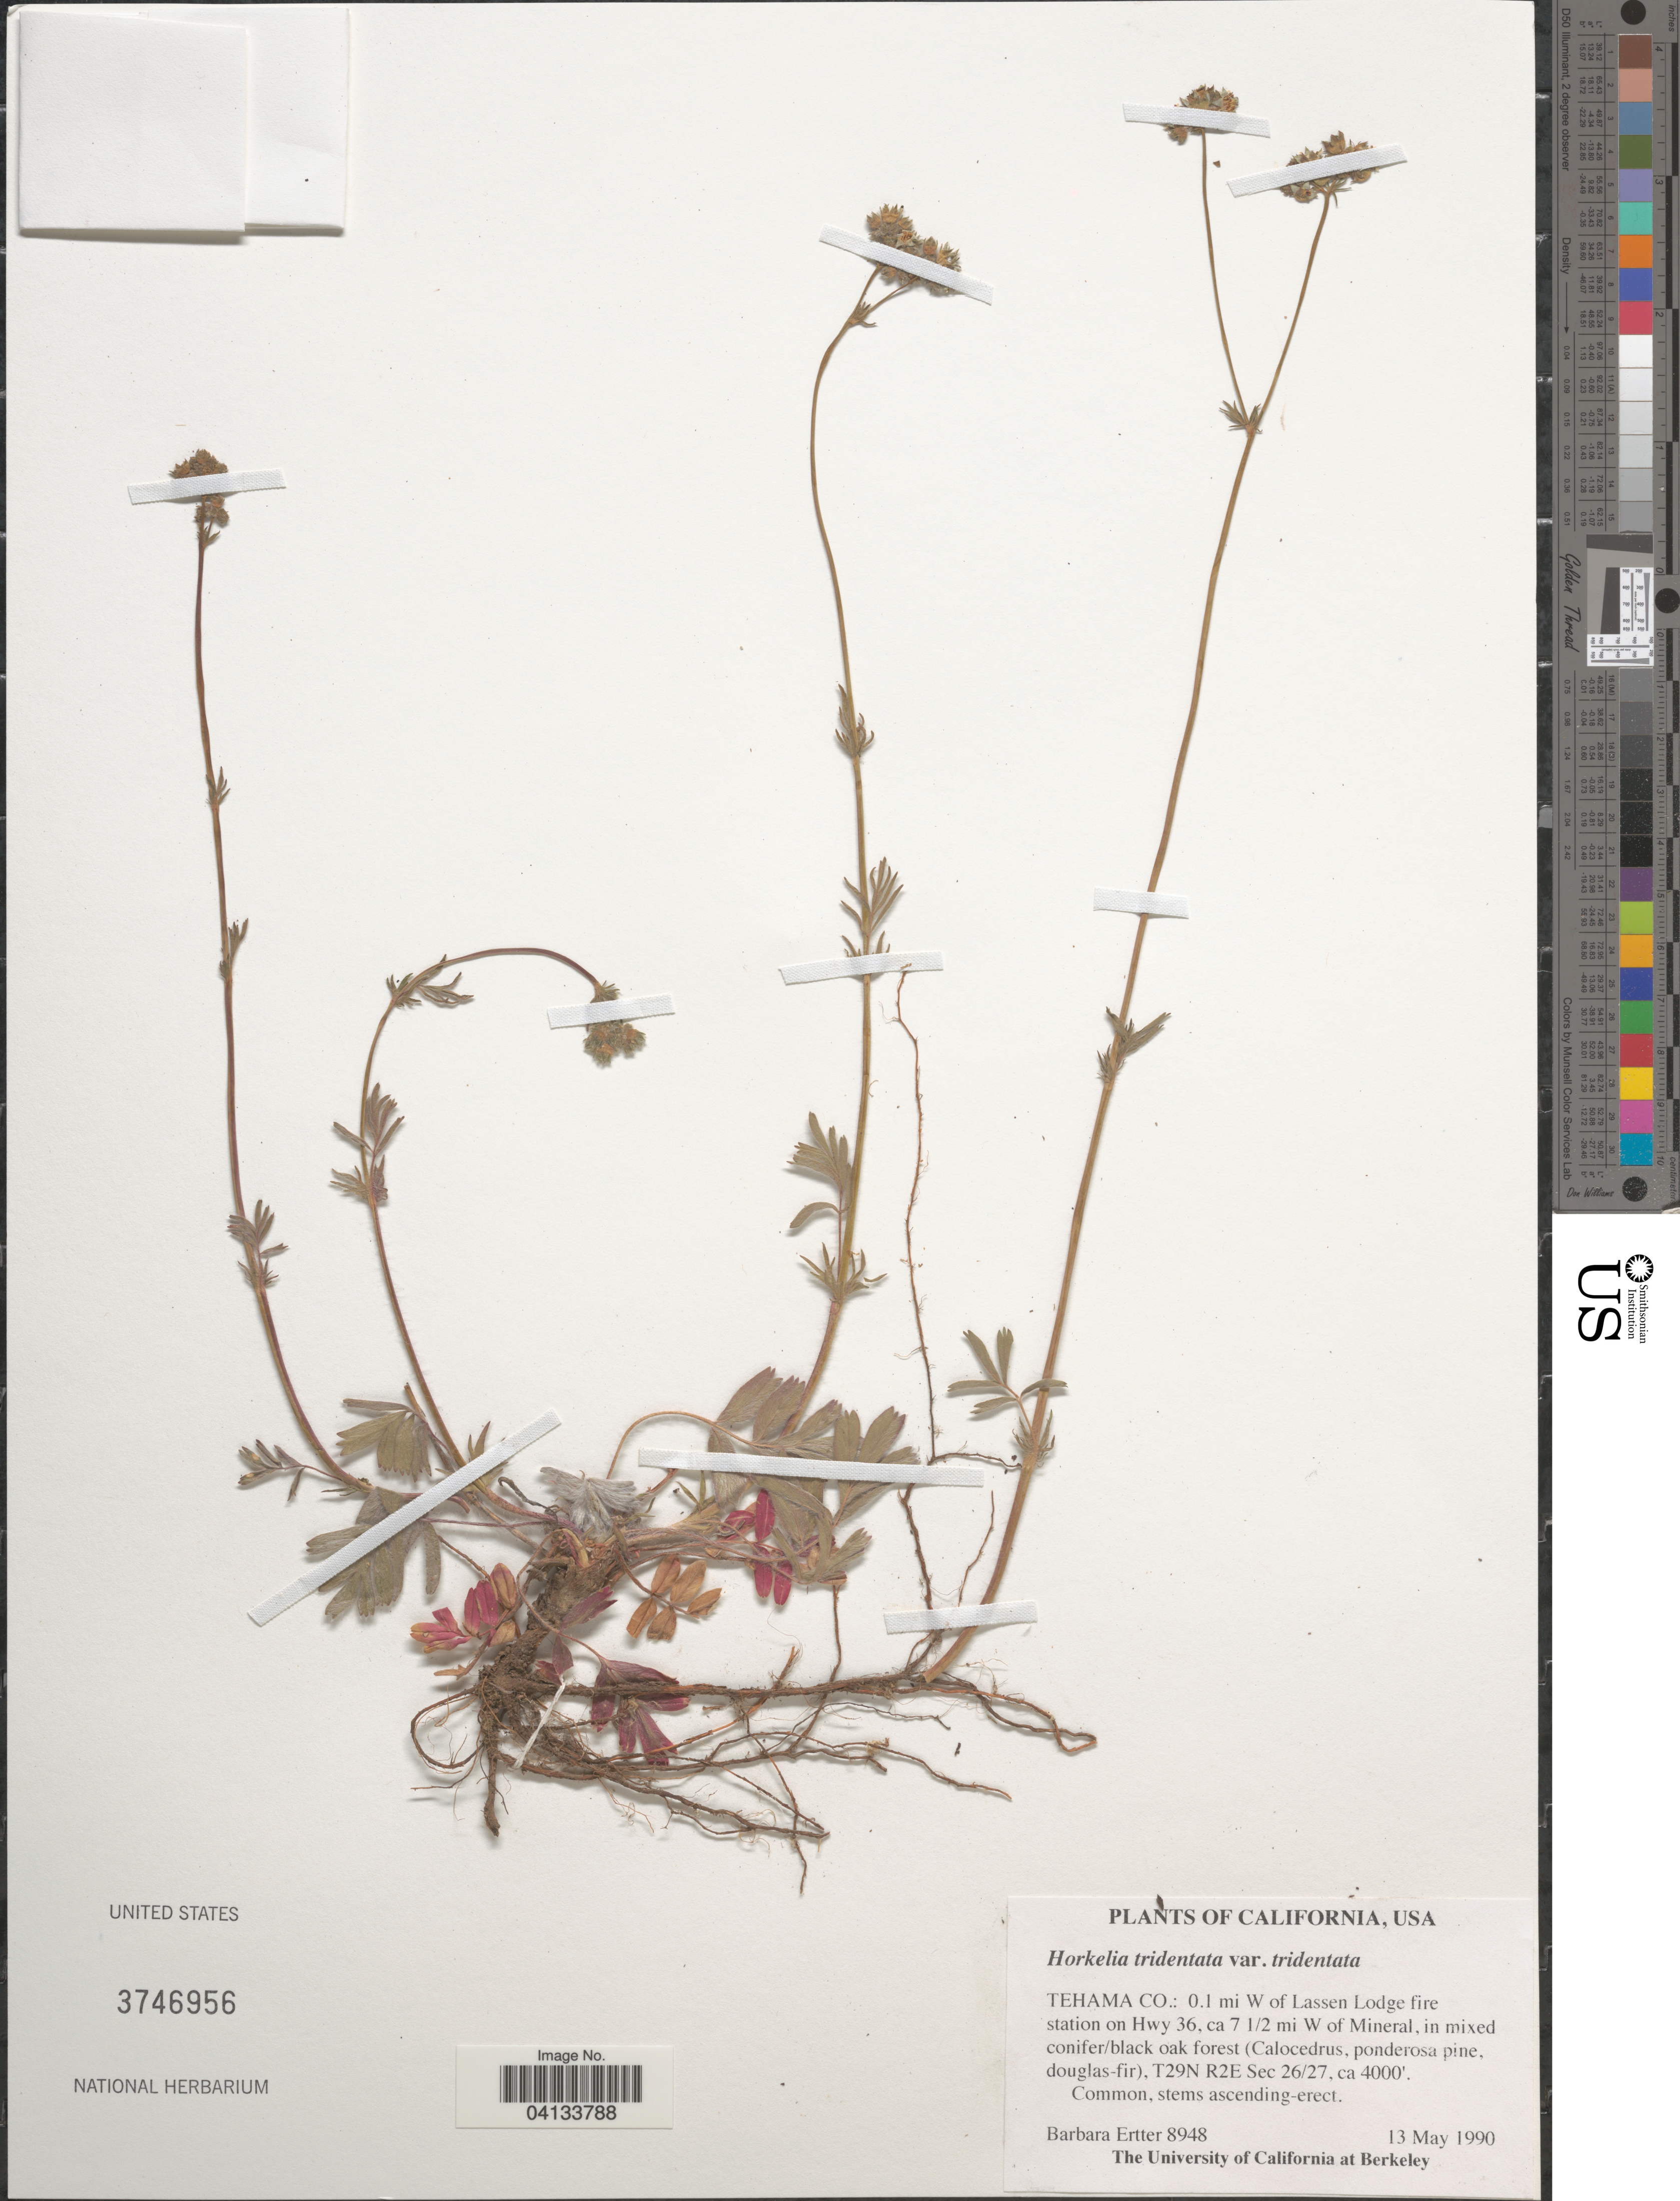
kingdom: Plantae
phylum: Tracheophyta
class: Magnoliopsida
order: Rosales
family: Rosaceae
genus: Potentilla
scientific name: Potentilla tilingii var. tilingii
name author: (Regel) Greene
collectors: B. Ertter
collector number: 8948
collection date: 1990-05-13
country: United States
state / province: California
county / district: Tehama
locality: Tehama Co.: 0.1 mi W of Lassen Lodge fire station on Hwy 36, ca 7 1/2 mi W of Mineral, T29N R2E Sec 26/27.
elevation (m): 1219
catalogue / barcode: US 3746956